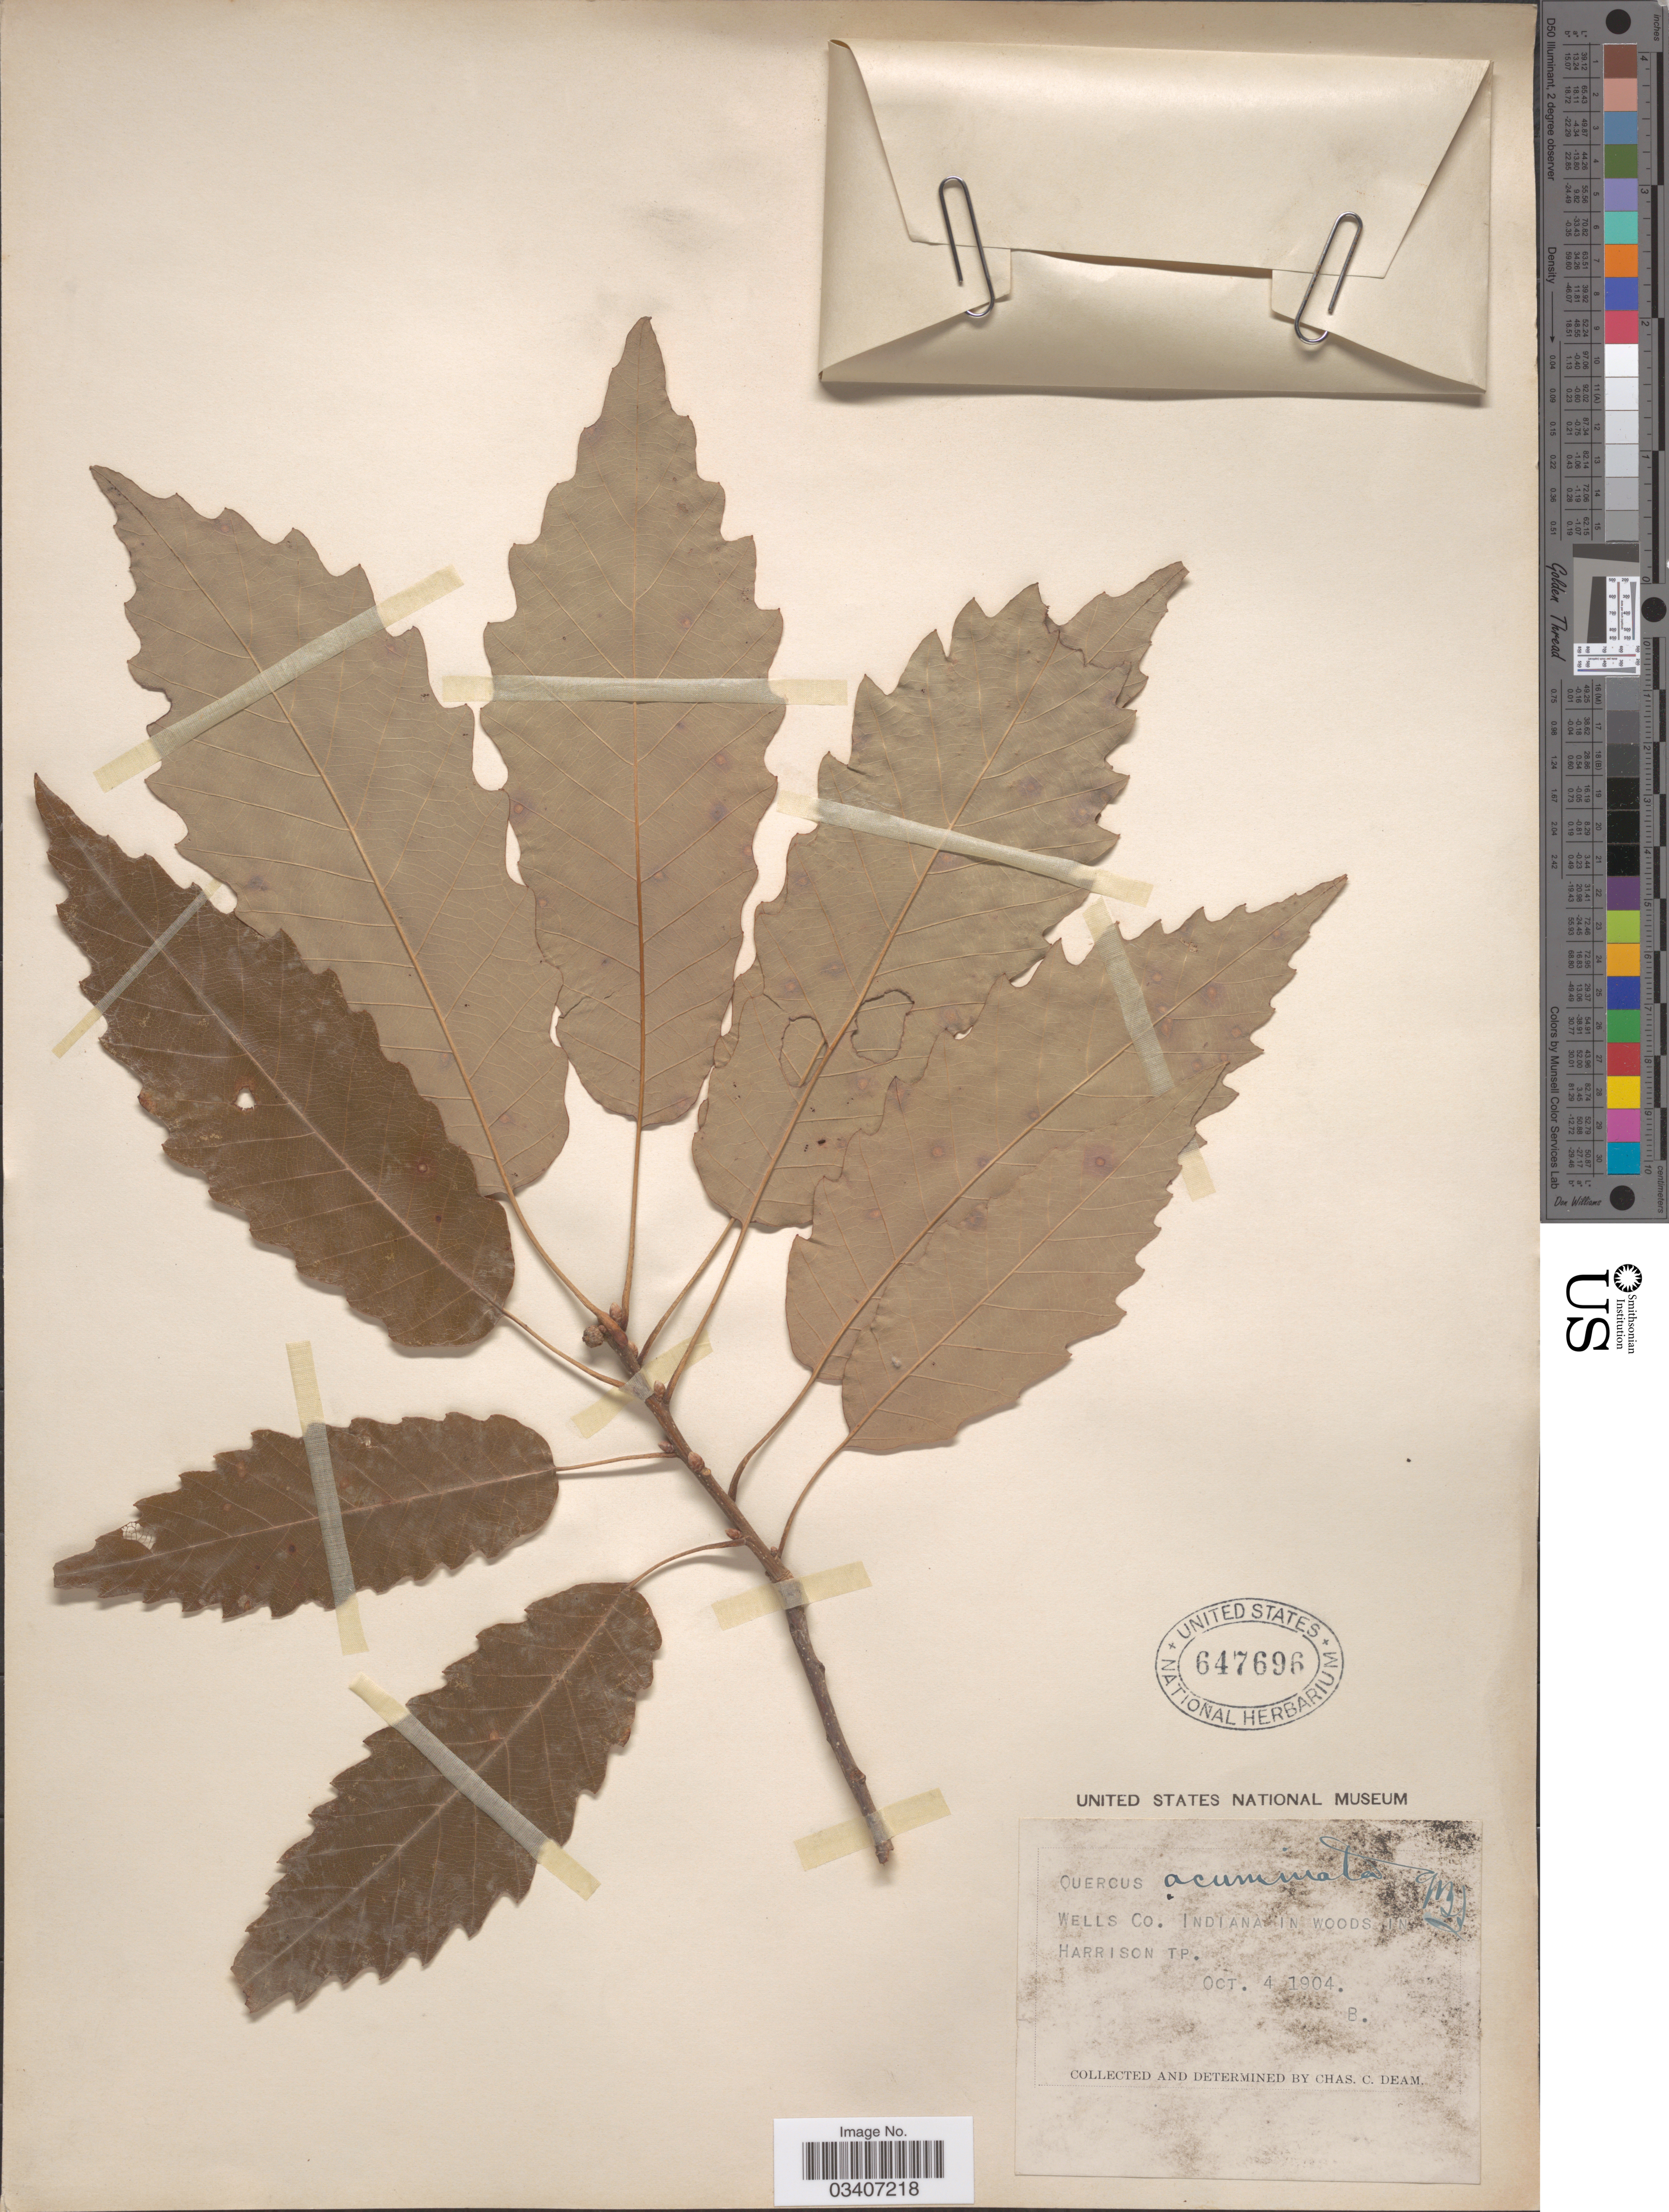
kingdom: Plantae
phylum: Tracheophyta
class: Magnoliopsida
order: Fagales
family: Fagaceae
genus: Quercus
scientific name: Quercus muehlenbergii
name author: Engelm.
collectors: C. C. Deam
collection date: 1904-10-04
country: United States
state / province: Indiana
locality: Wells Co. In Harrison Tp.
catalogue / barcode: US 647696